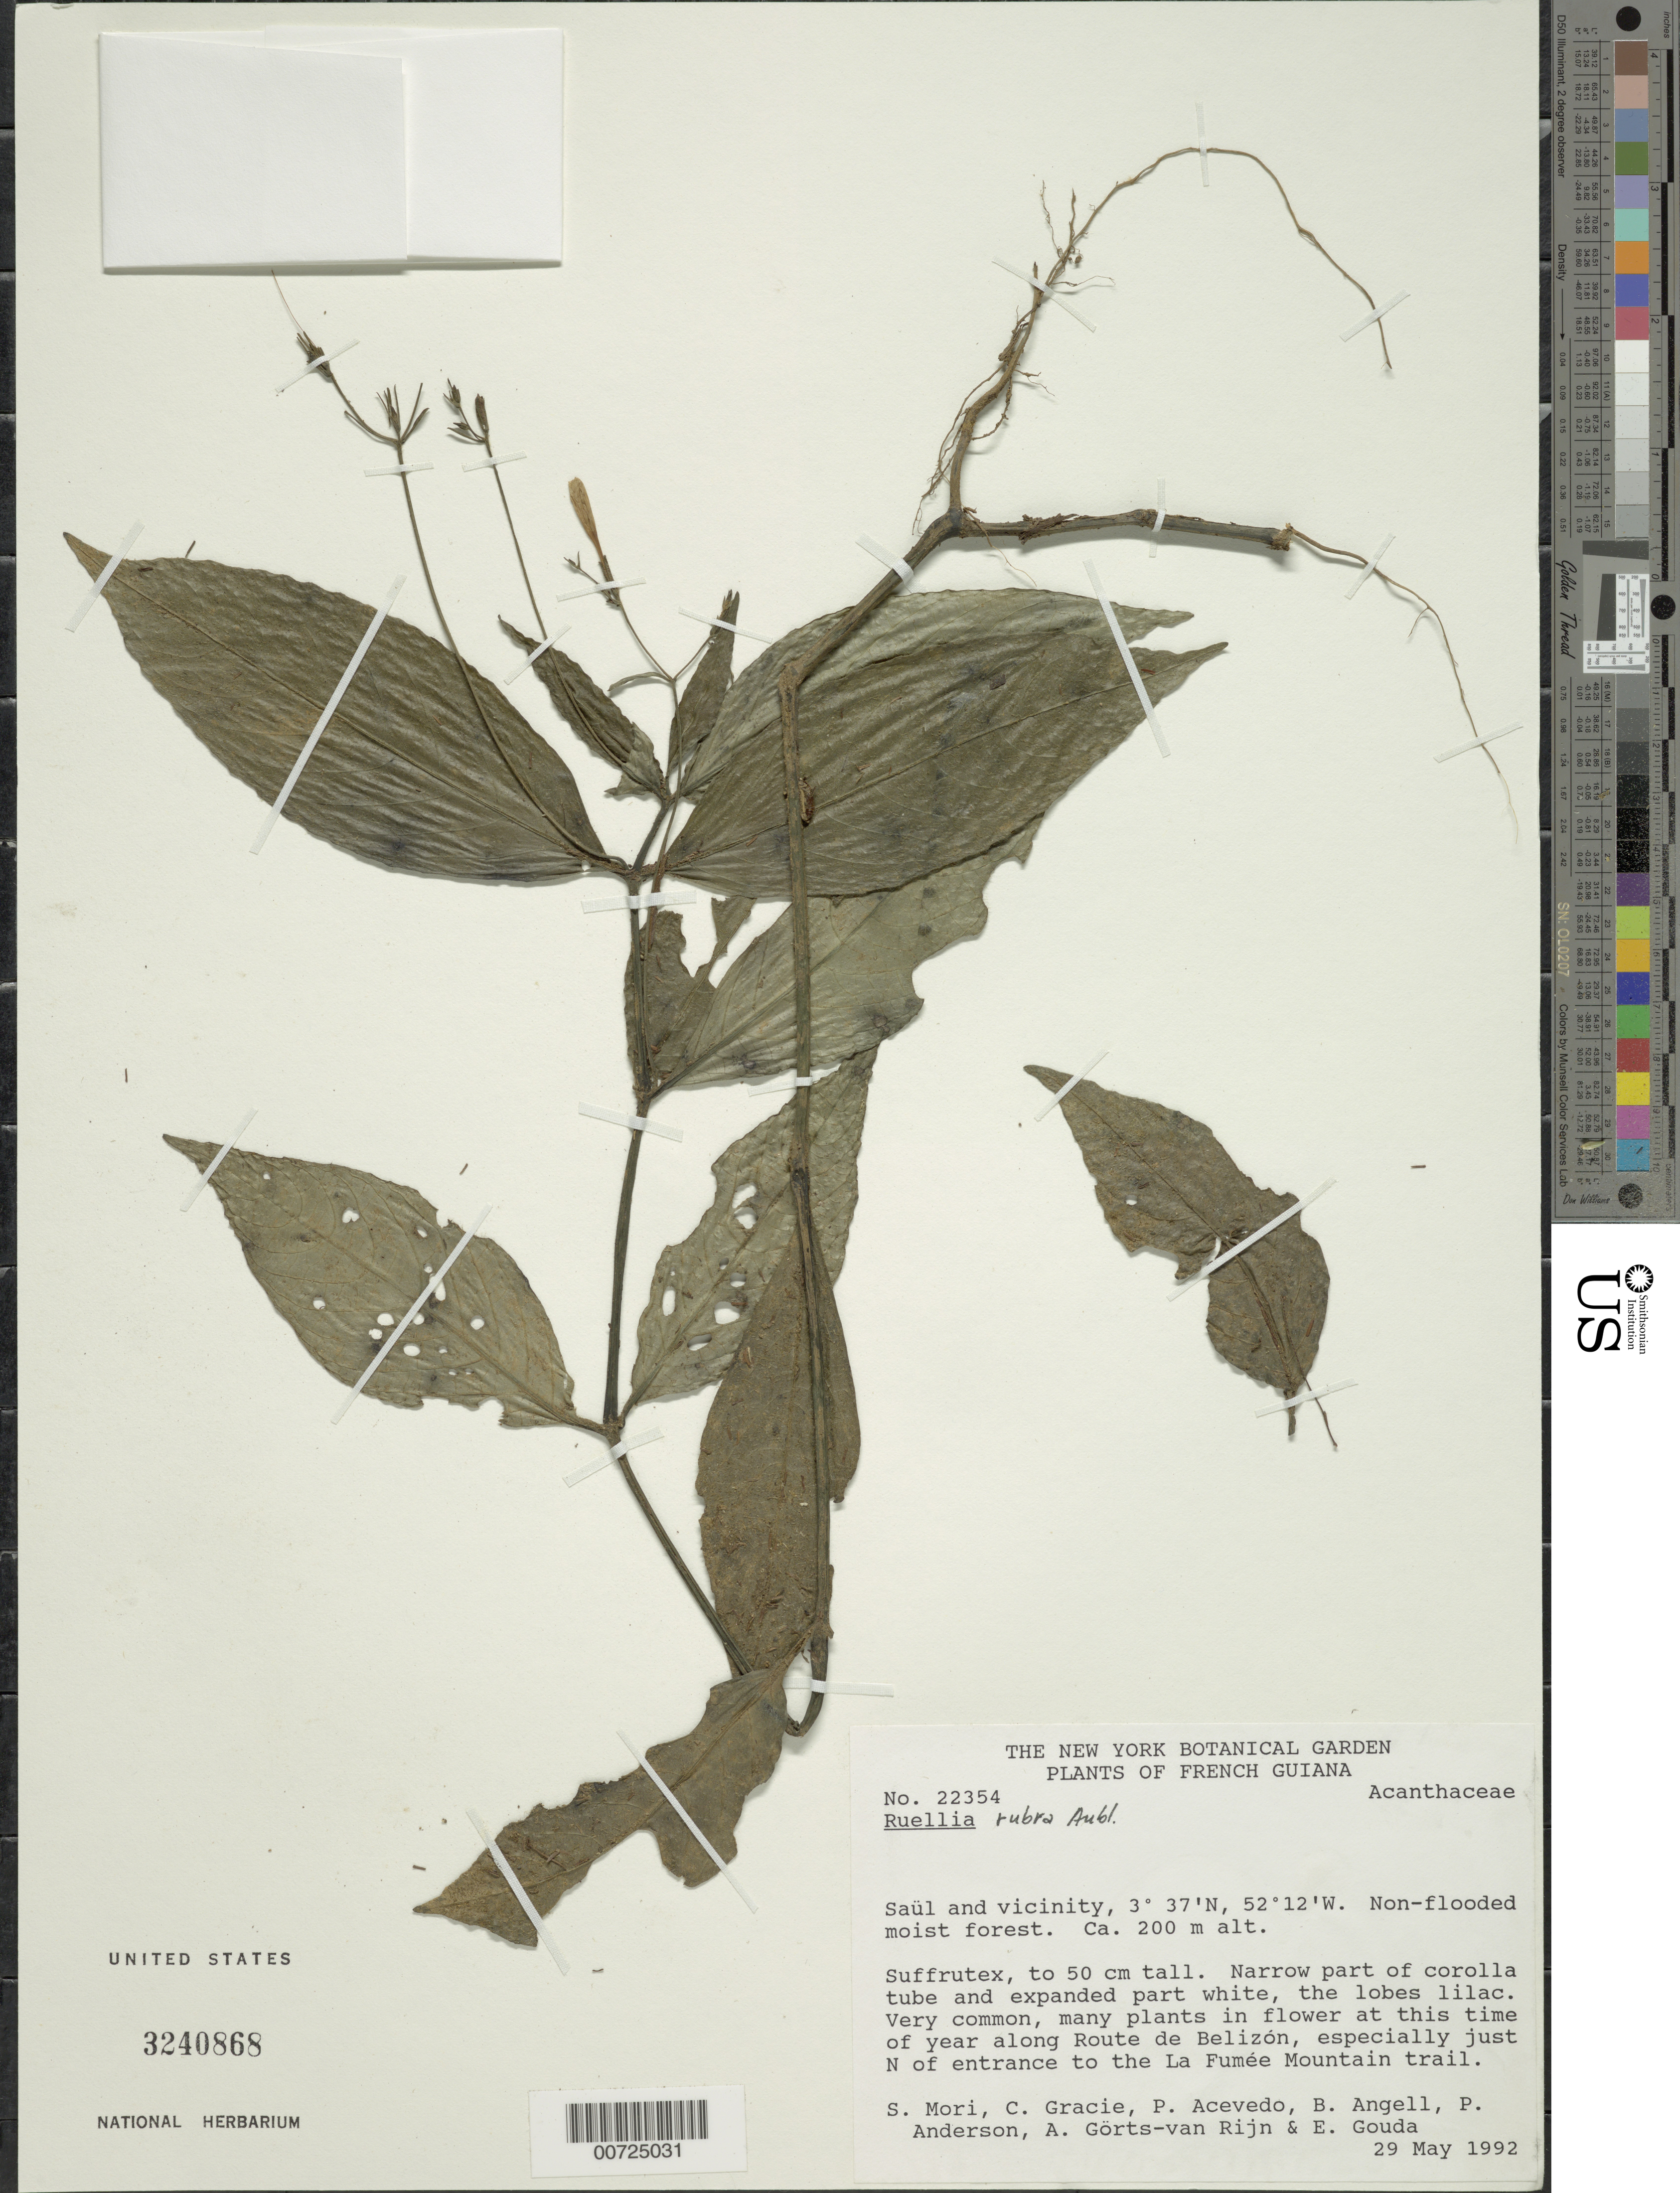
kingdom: Plantae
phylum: Tracheophyta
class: Magnoliopsida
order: Lamiales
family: Acanthaceae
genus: Ruellia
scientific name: Ruellia rubra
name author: Aubl.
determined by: Wasshausen, Dieter C., (BOT), Smithsonian Institution - National Museum of Natural History (UNITED STATES)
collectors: S. Mori, C. A. Gracie, P. Acevedo-Rodr., Bobbi Angell & P. Anderson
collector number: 22354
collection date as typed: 29-May-92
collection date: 1992-05-29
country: French Guiana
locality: Saül and vic.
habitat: Non-flooded moist forest, along road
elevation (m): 200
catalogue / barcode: US 3240868